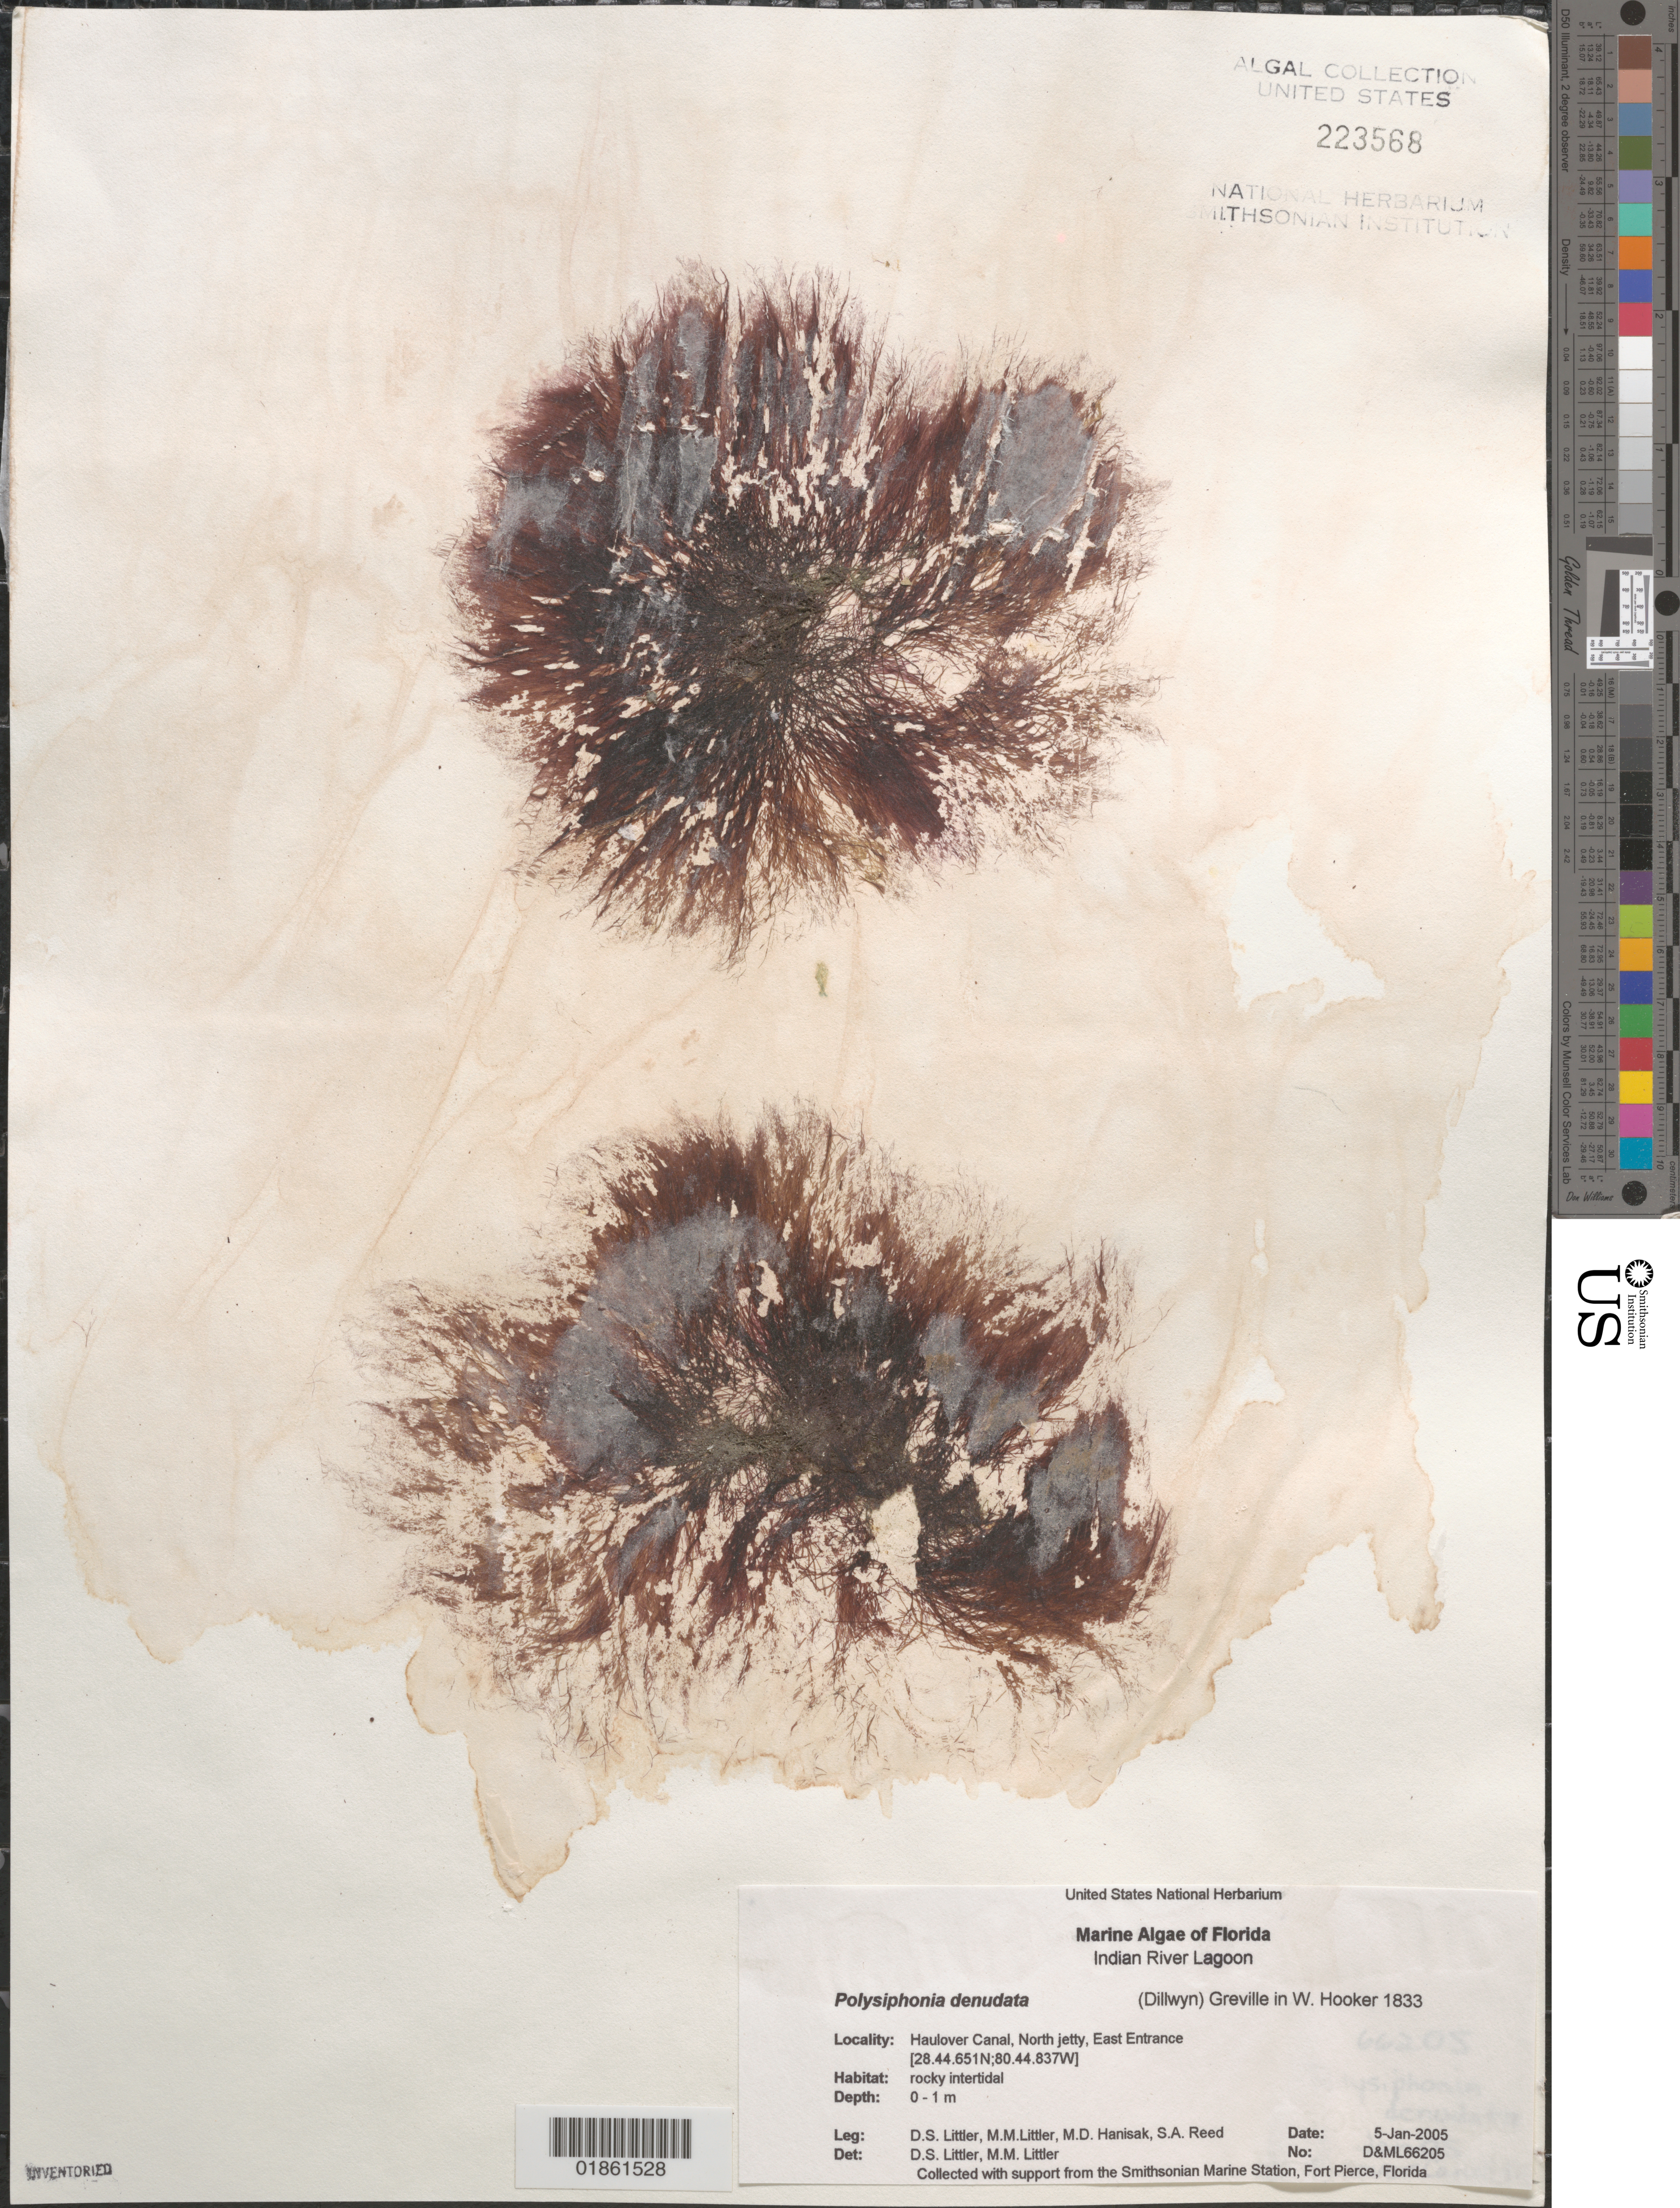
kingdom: Plantae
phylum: Rhodophyta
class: Florideophyceae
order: Ceramiales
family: Rhodomelaceae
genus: Carradoriella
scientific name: Carradoriella denudata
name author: (Dillwyn) Savoie & G.W. Saunders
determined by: Algae name updating Project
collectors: D. S. Littler, M. Hanisak & S. Reed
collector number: D&ML66205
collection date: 2005-01-05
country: United States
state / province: Florida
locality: Indian River Lagoon. Haulover Canal, North jetty, East Entrance.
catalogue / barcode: US 223568